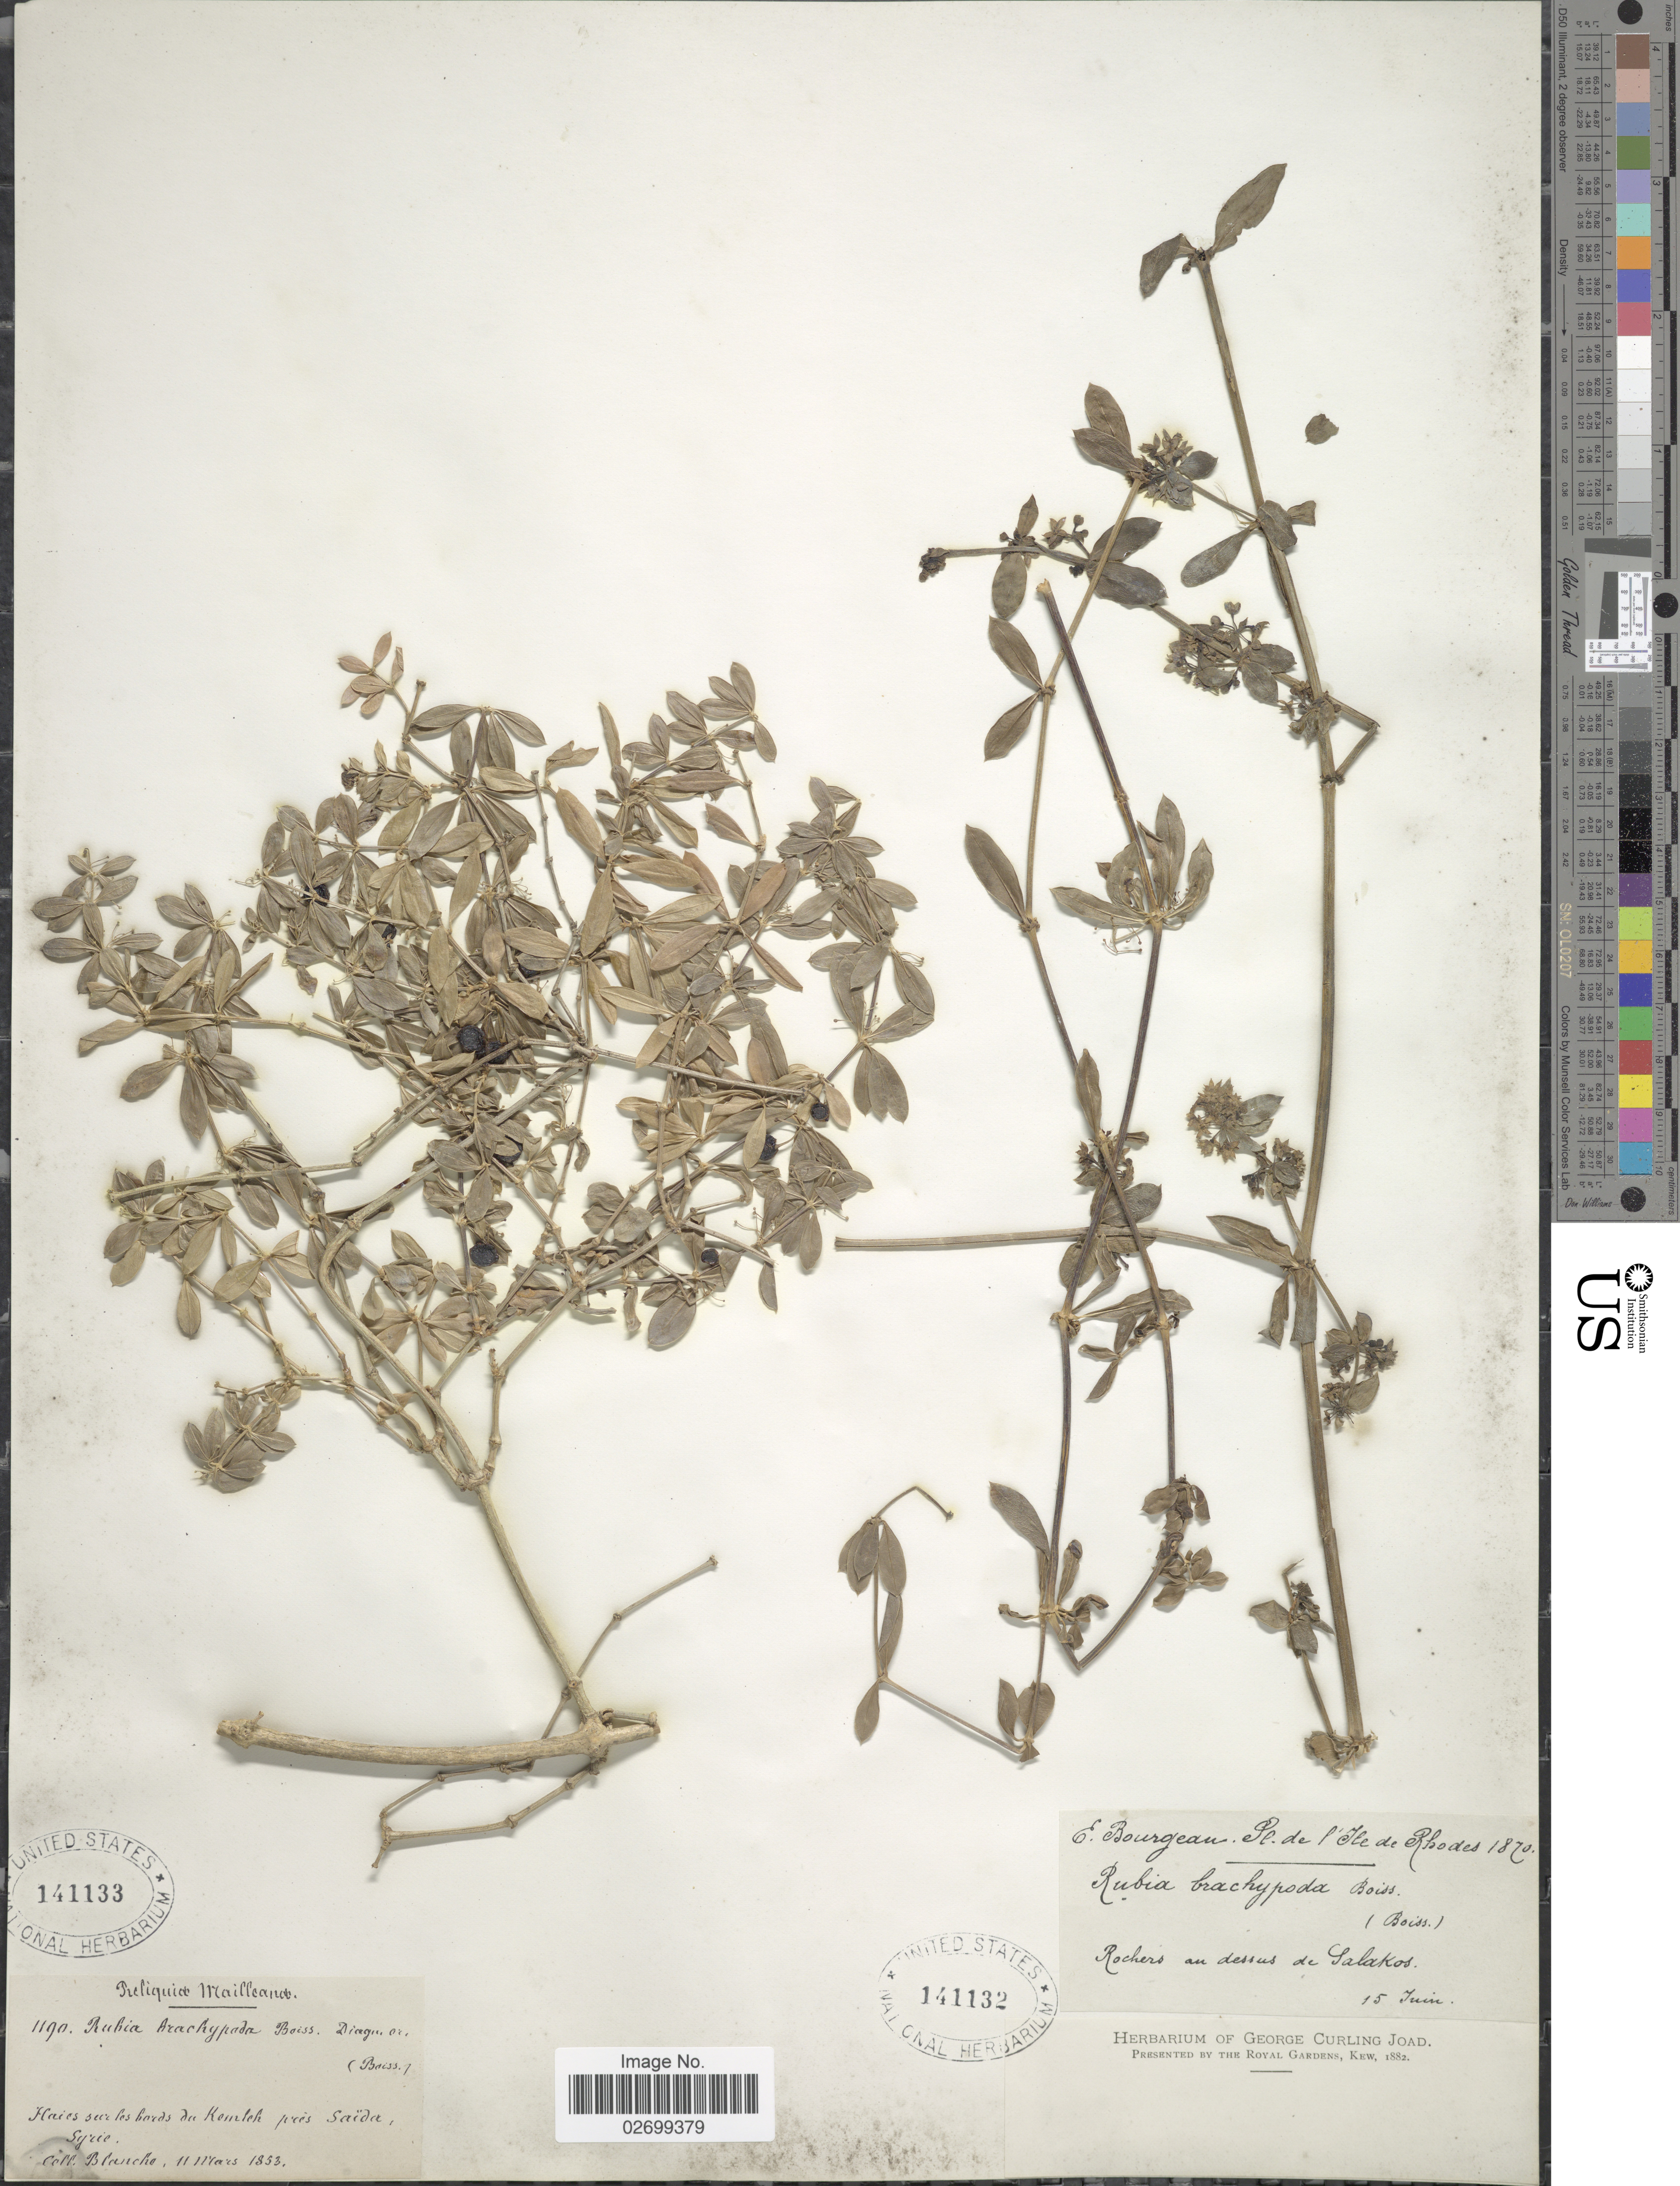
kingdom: Plantae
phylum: Tracheophyta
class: Magnoliopsida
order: Gentianales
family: Rubiaceae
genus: Rubia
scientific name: Rubia tenuifolia subsp. brachypoda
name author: (Boiss.) Ehrend. & Schönb.-Tem.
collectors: -. Blanche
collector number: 1190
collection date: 1853-03-11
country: Syria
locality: Haies sece les bords du Kemlek pres Saider [interpreted]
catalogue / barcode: US 141133-2